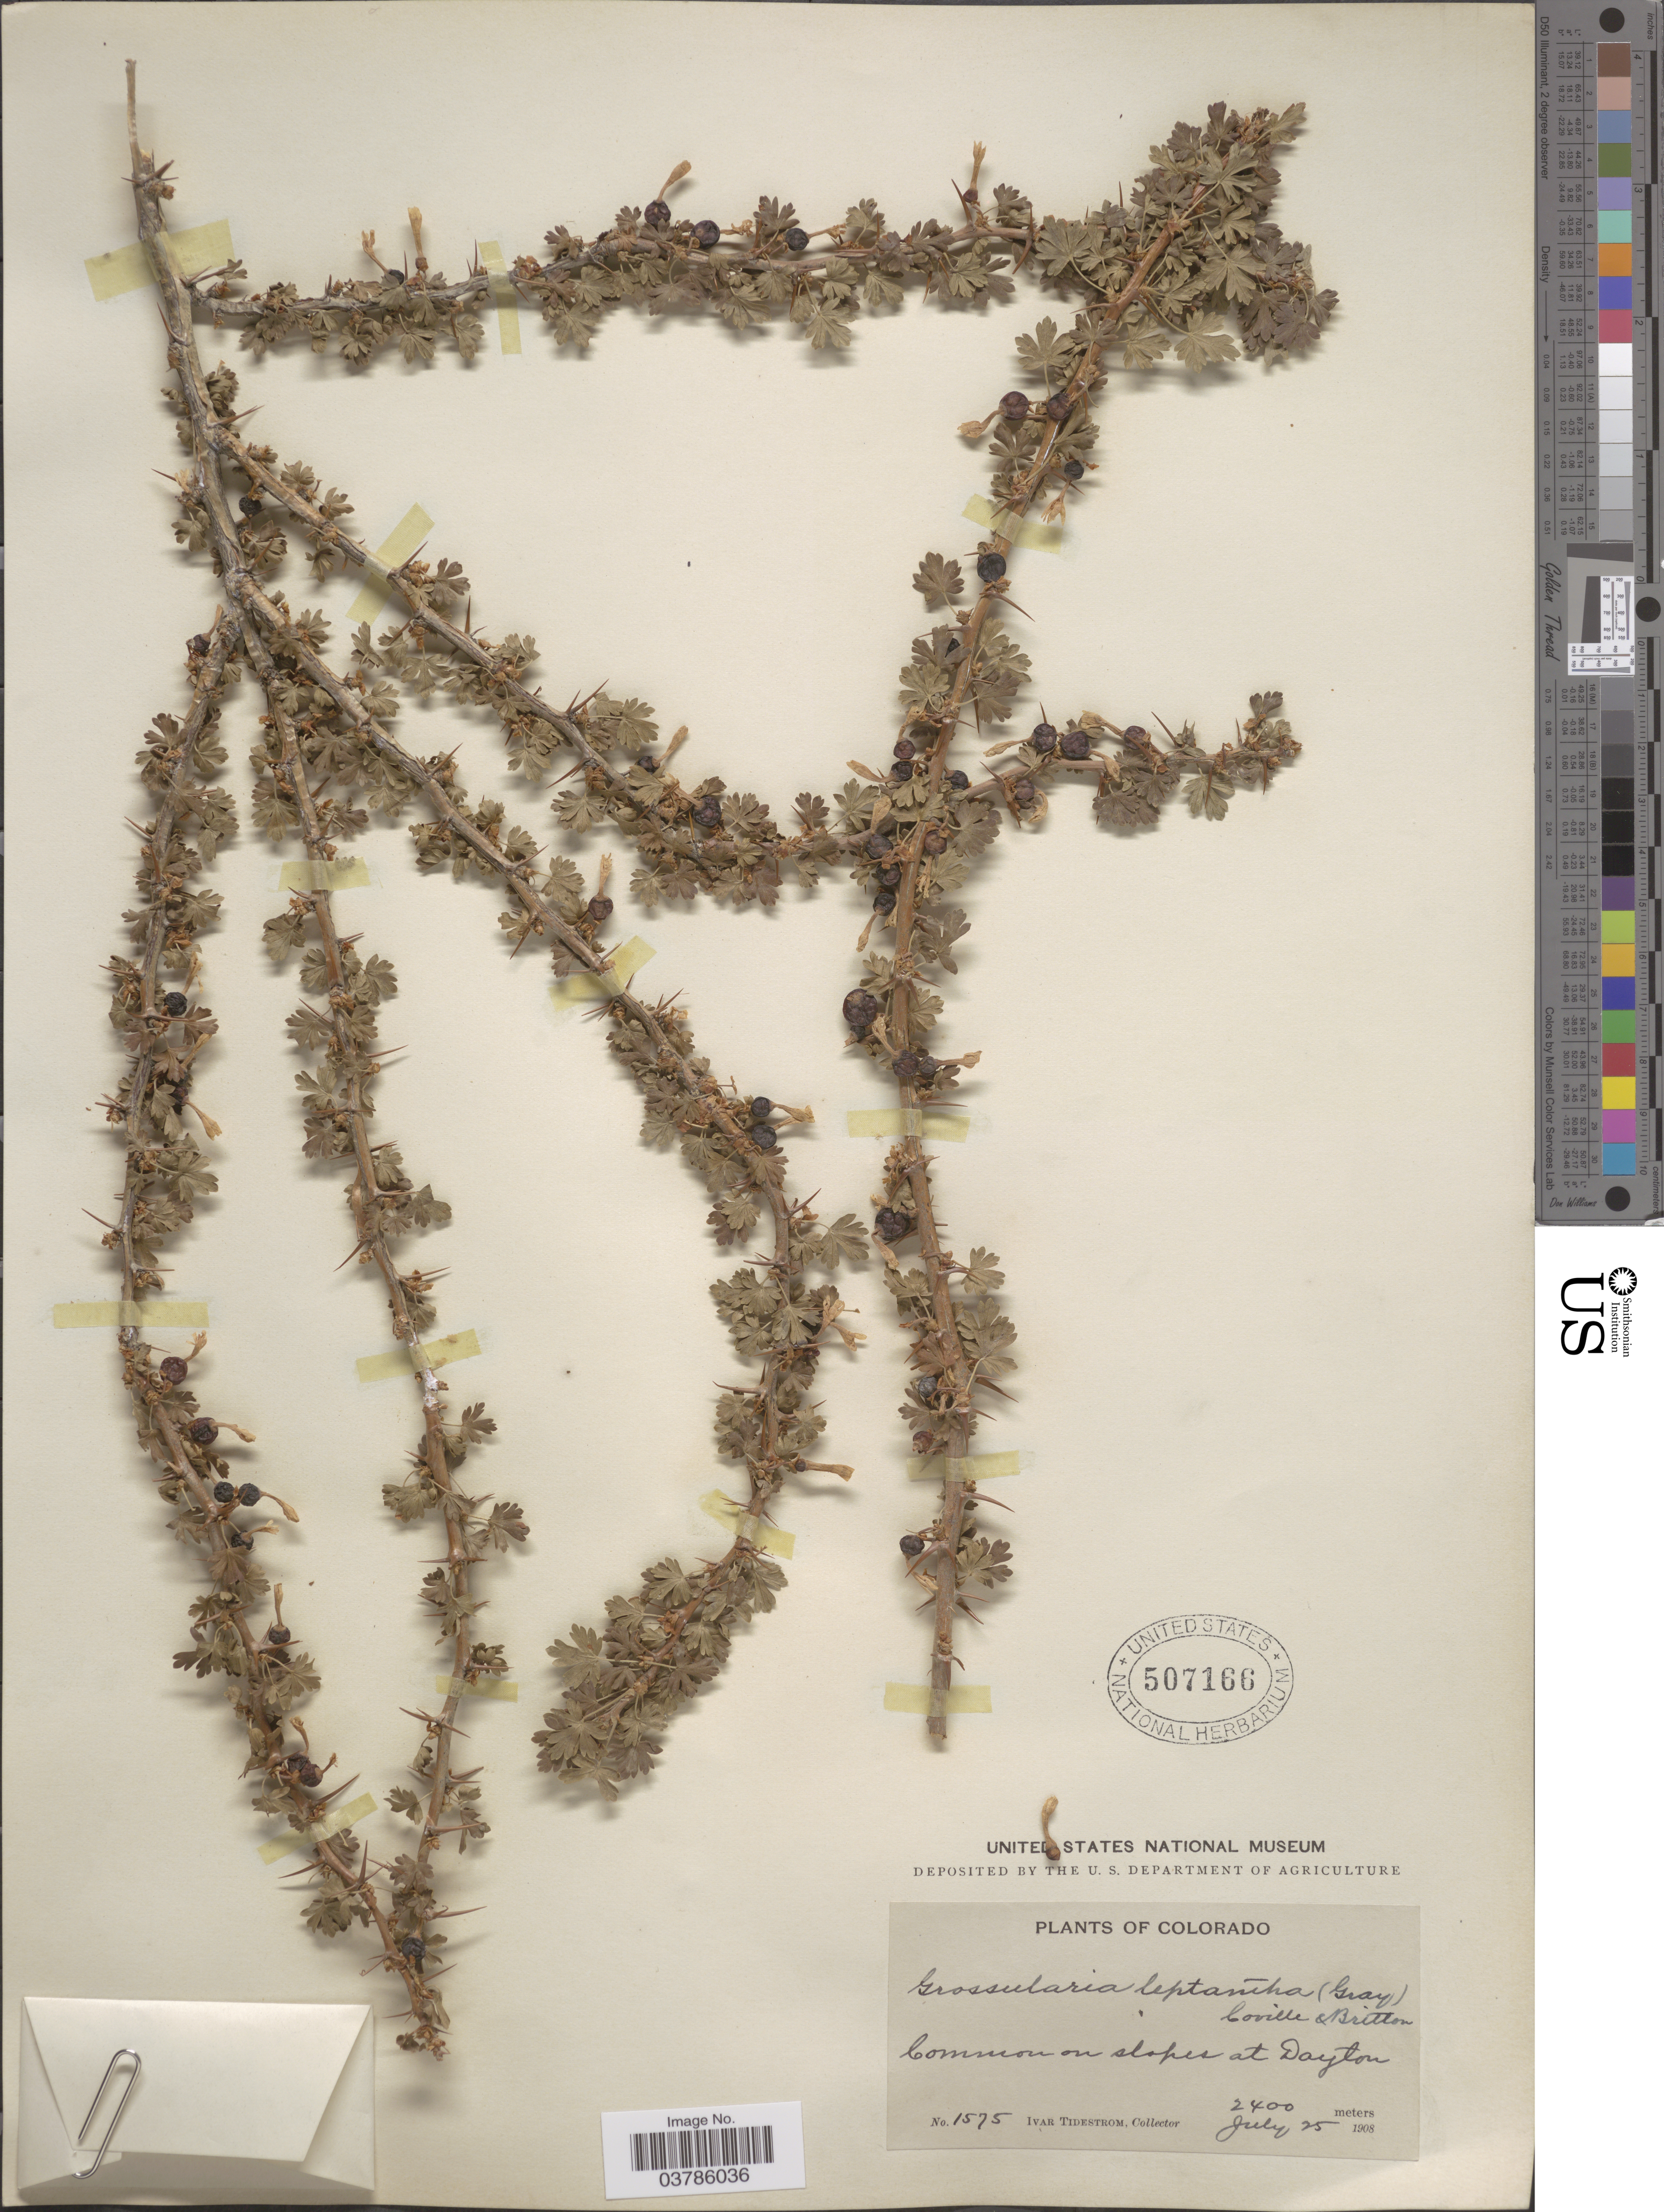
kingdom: Plantae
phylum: Tracheophyta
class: Magnoliopsida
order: Saxifragales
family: Grossulariaceae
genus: Ribes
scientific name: Ribes leptanthum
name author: A. Gray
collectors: I. F. Tidestrom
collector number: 1575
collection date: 1908-07-25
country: United States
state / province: Colorado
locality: Common on slopes at Dayton.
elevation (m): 2400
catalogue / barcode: US 507166